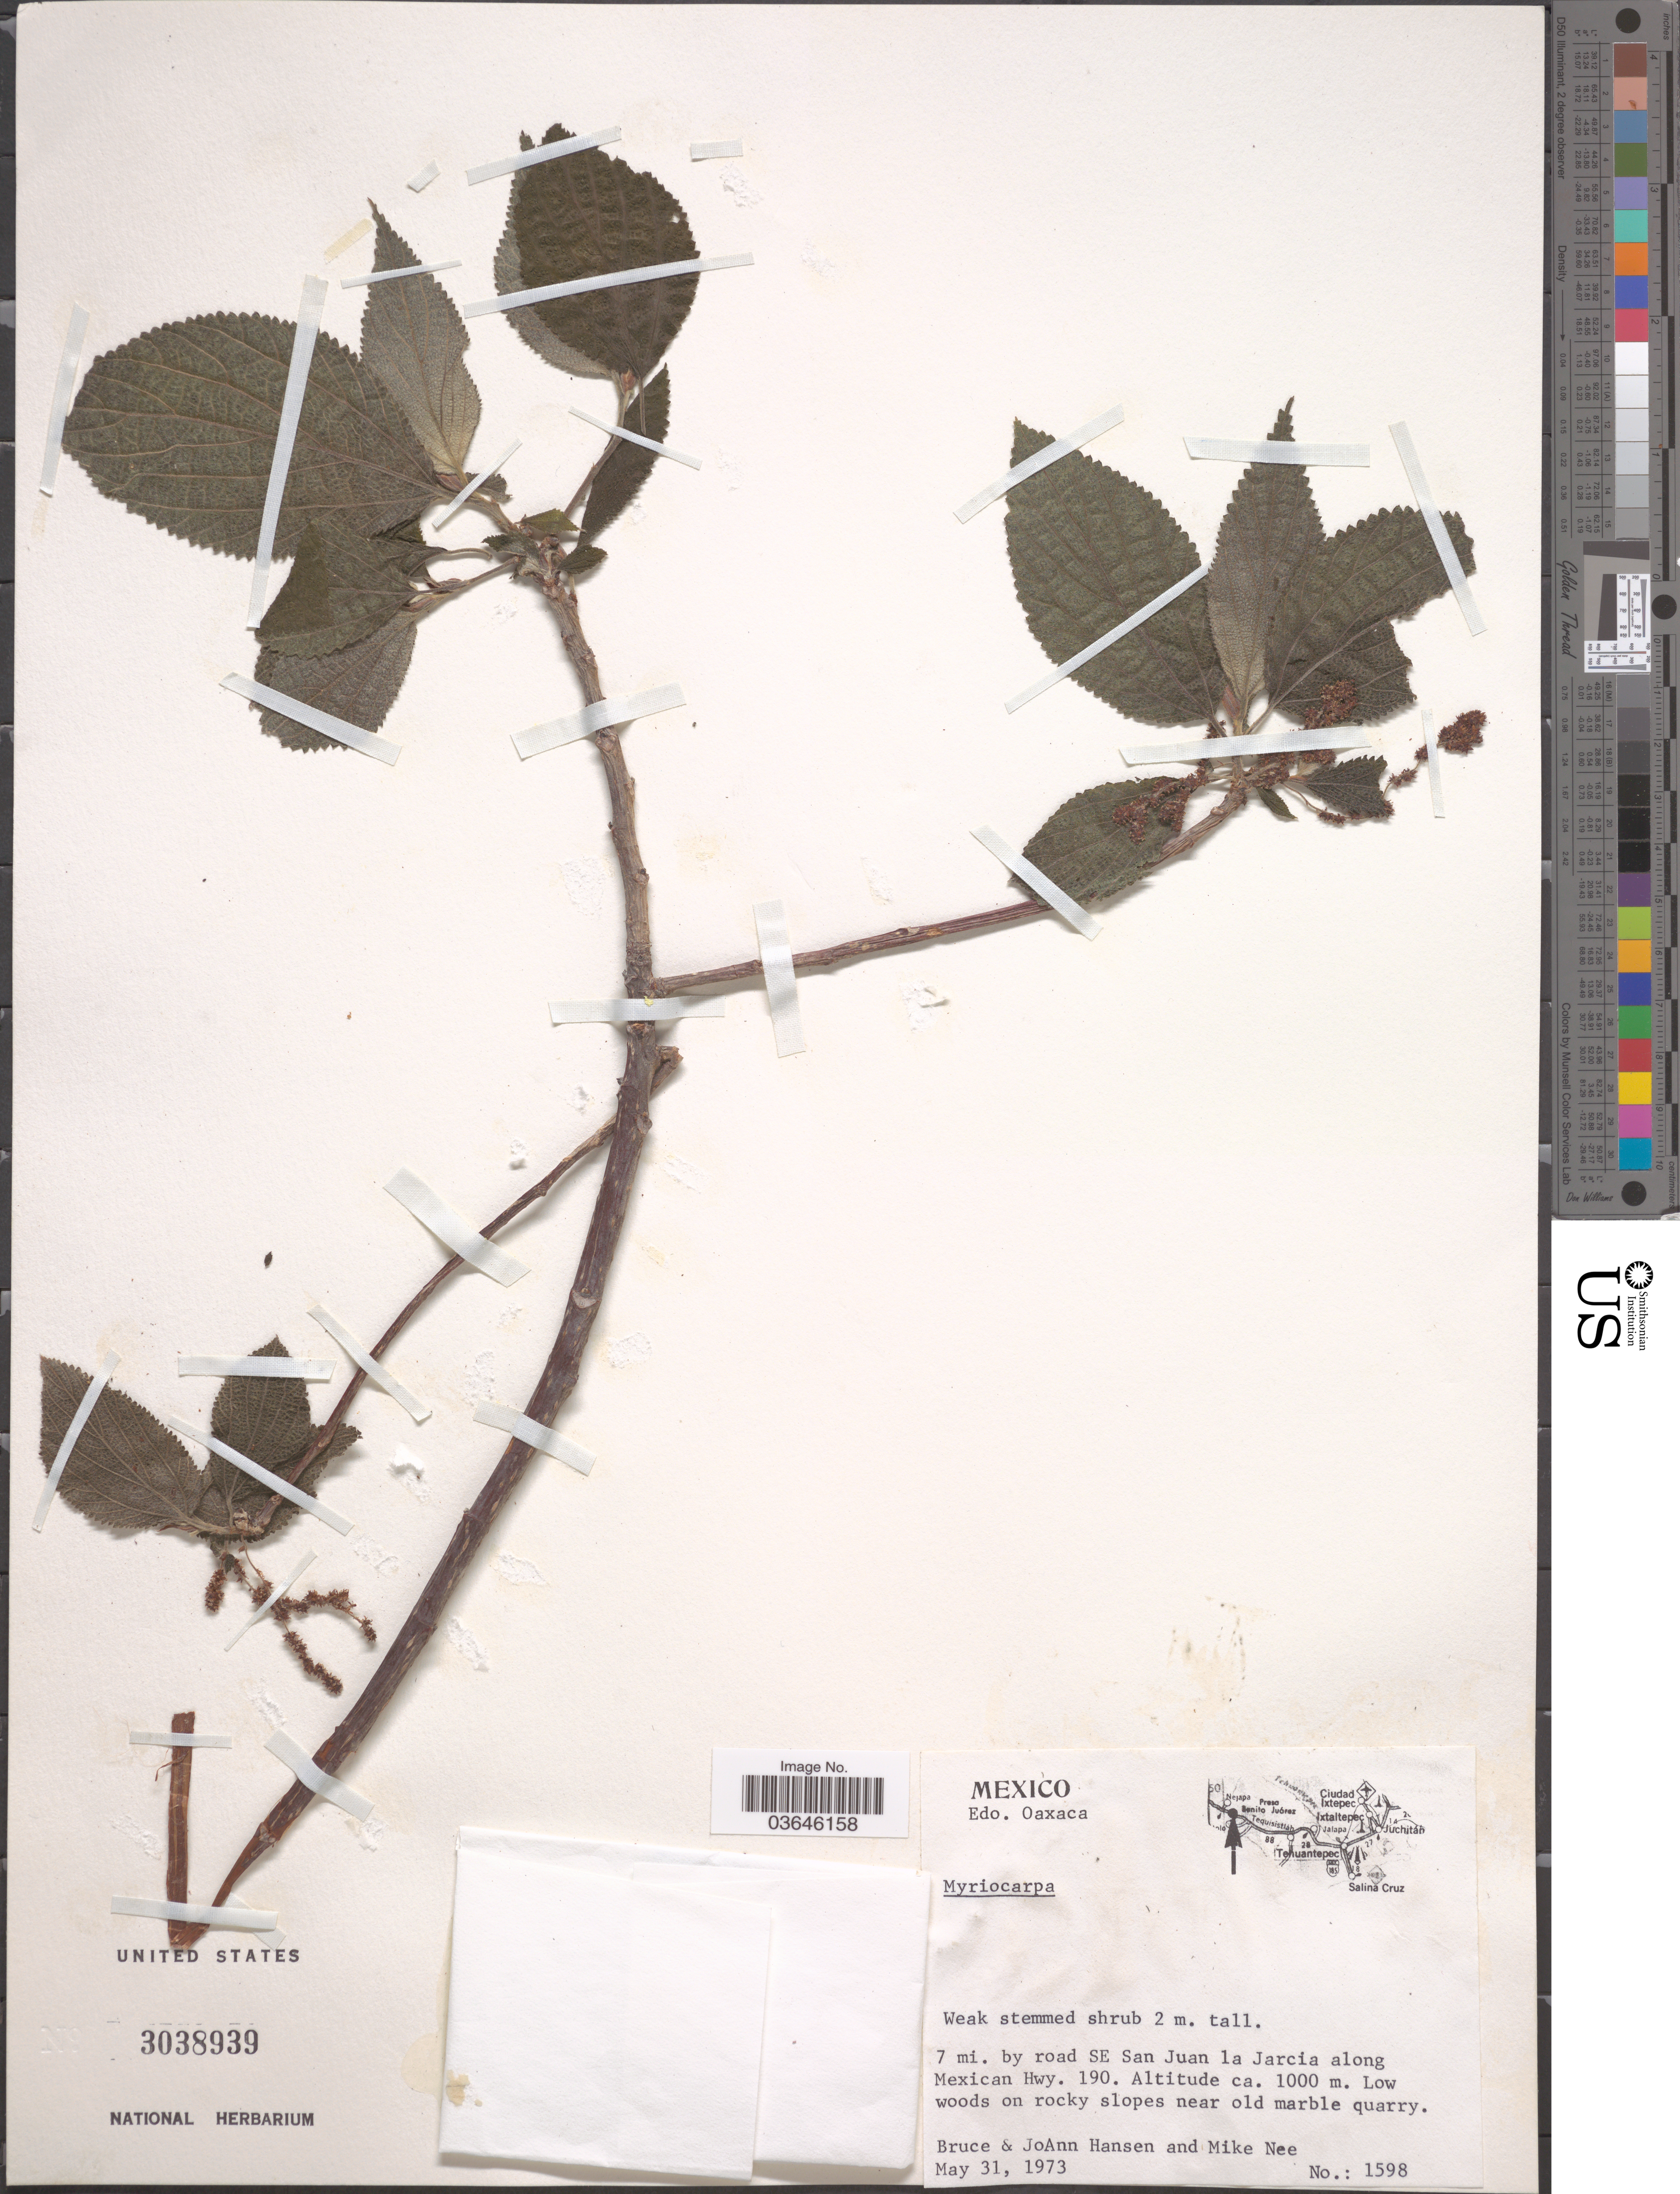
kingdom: Plantae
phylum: Tracheophyta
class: Magnoliopsida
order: Rosales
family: Urticaceae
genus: Myriocarpa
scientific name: Myriocarpa sp.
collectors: B. Hansen, J. Hansen & M. Nee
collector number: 1598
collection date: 1973-05-31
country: Mexico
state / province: Oaxaca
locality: Edo. Oaxaca. 7 mi. by road SE San Juan la Jarcia along mexican Hwy. 190.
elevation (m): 1000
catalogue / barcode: US 3038939